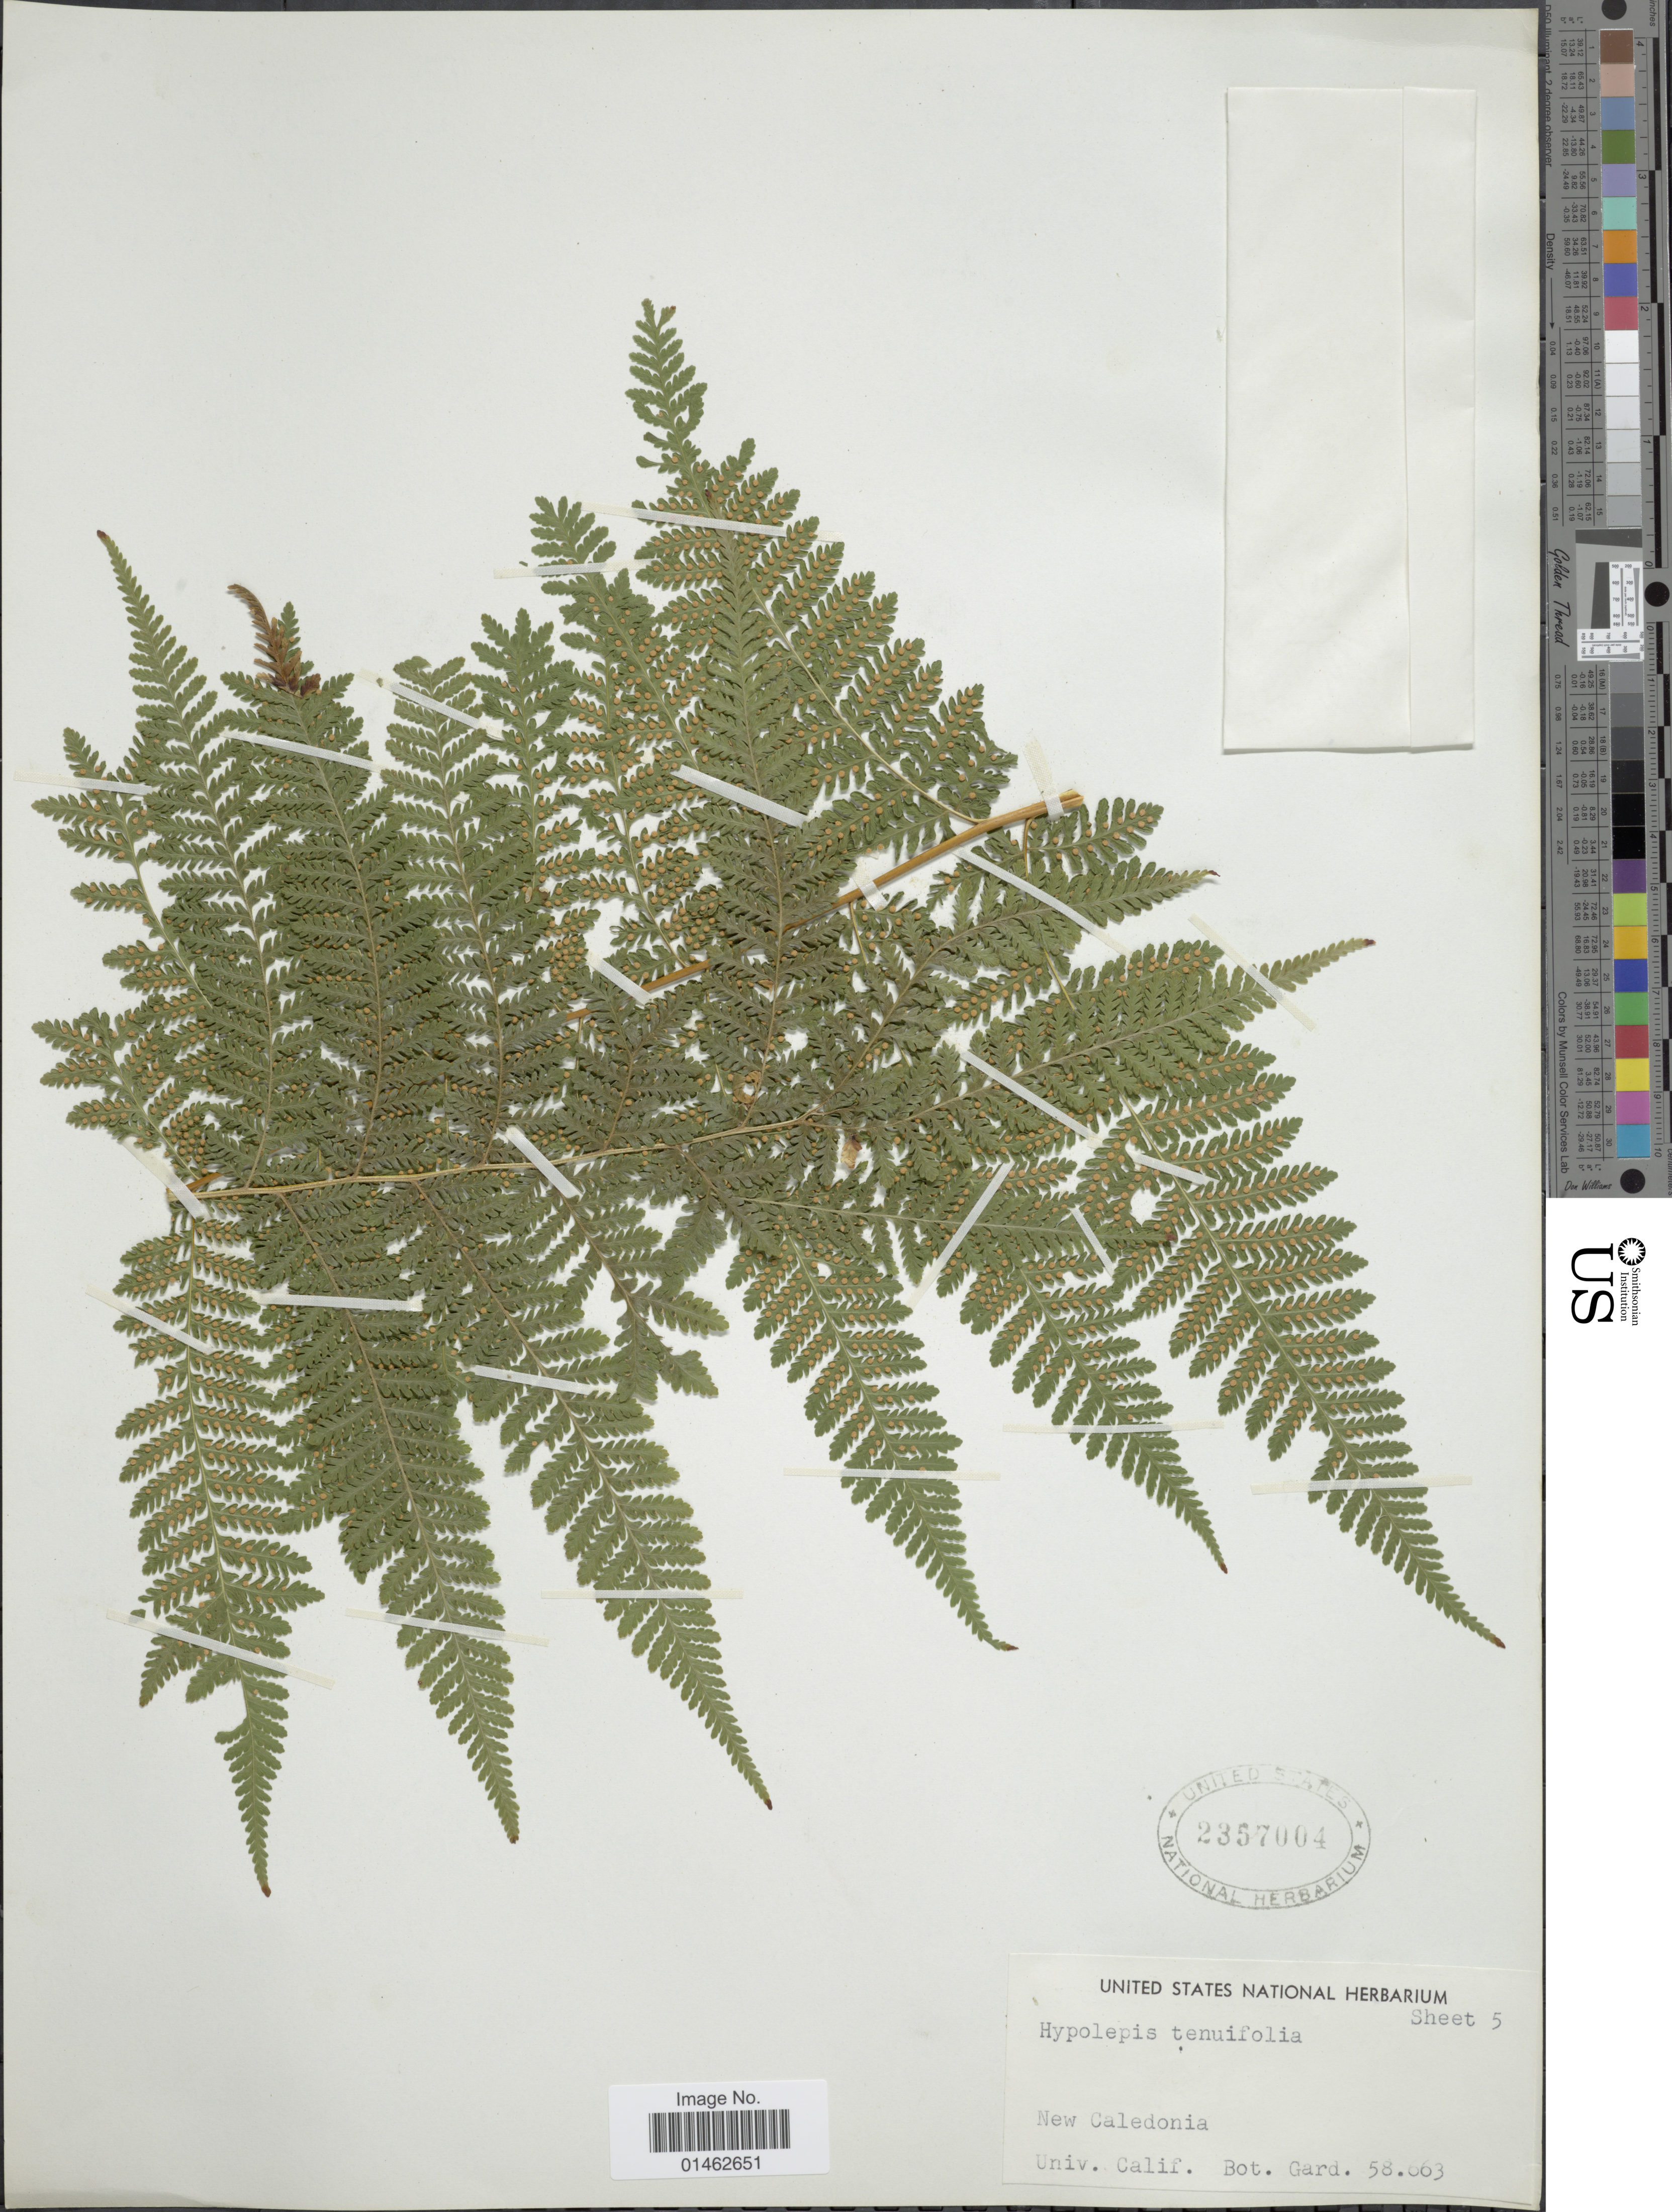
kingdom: Plantae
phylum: Tracheophyta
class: Polypodiopsida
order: Polypodiales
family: Dennstaedtiaceae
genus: Hypolepis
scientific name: Hypolepis tenuifolia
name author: (G. Forst.) Bernh.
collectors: Univ. Calif. Bot. Gard.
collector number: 58663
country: New Caledonia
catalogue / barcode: US 2357004